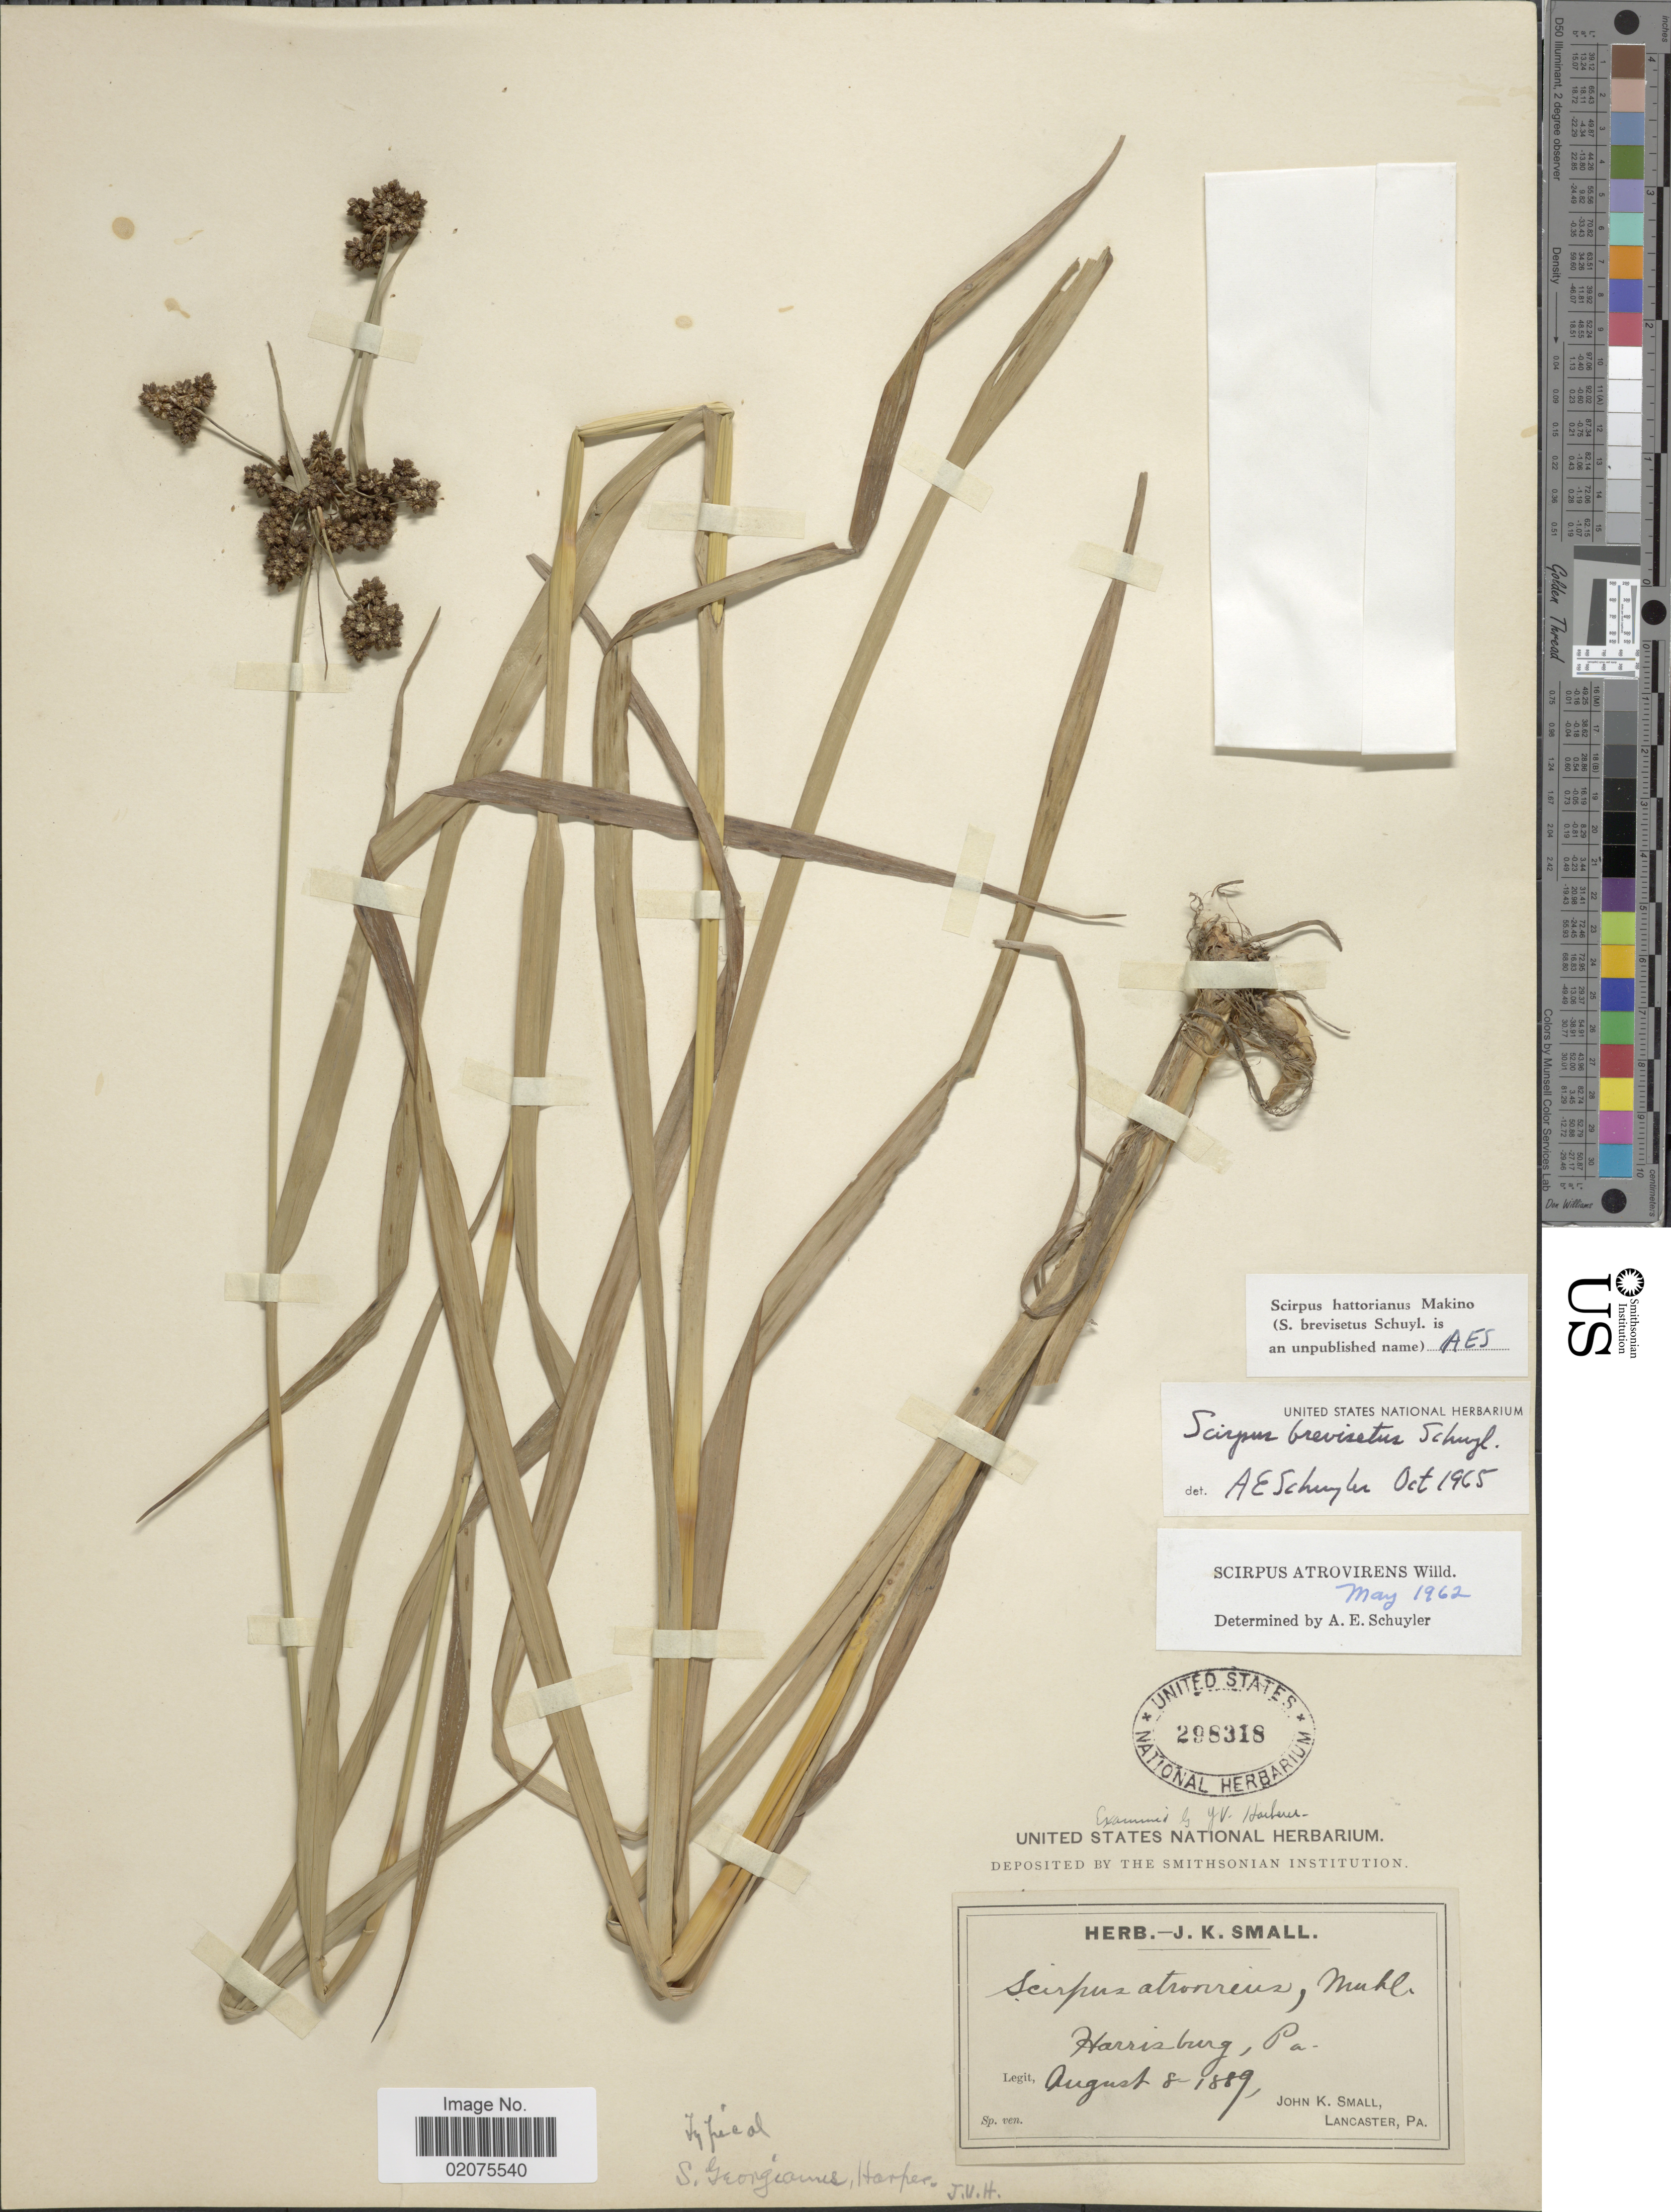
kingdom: Plantae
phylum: Tracheophyta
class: Liliopsida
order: Poales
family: Cyperaceae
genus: Scirpus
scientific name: Scirpus hattorianus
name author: Makino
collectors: J. K. Small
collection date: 1889-08-08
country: United States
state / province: Pennsylvania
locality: Harrisburg, Pa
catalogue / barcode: US 298318